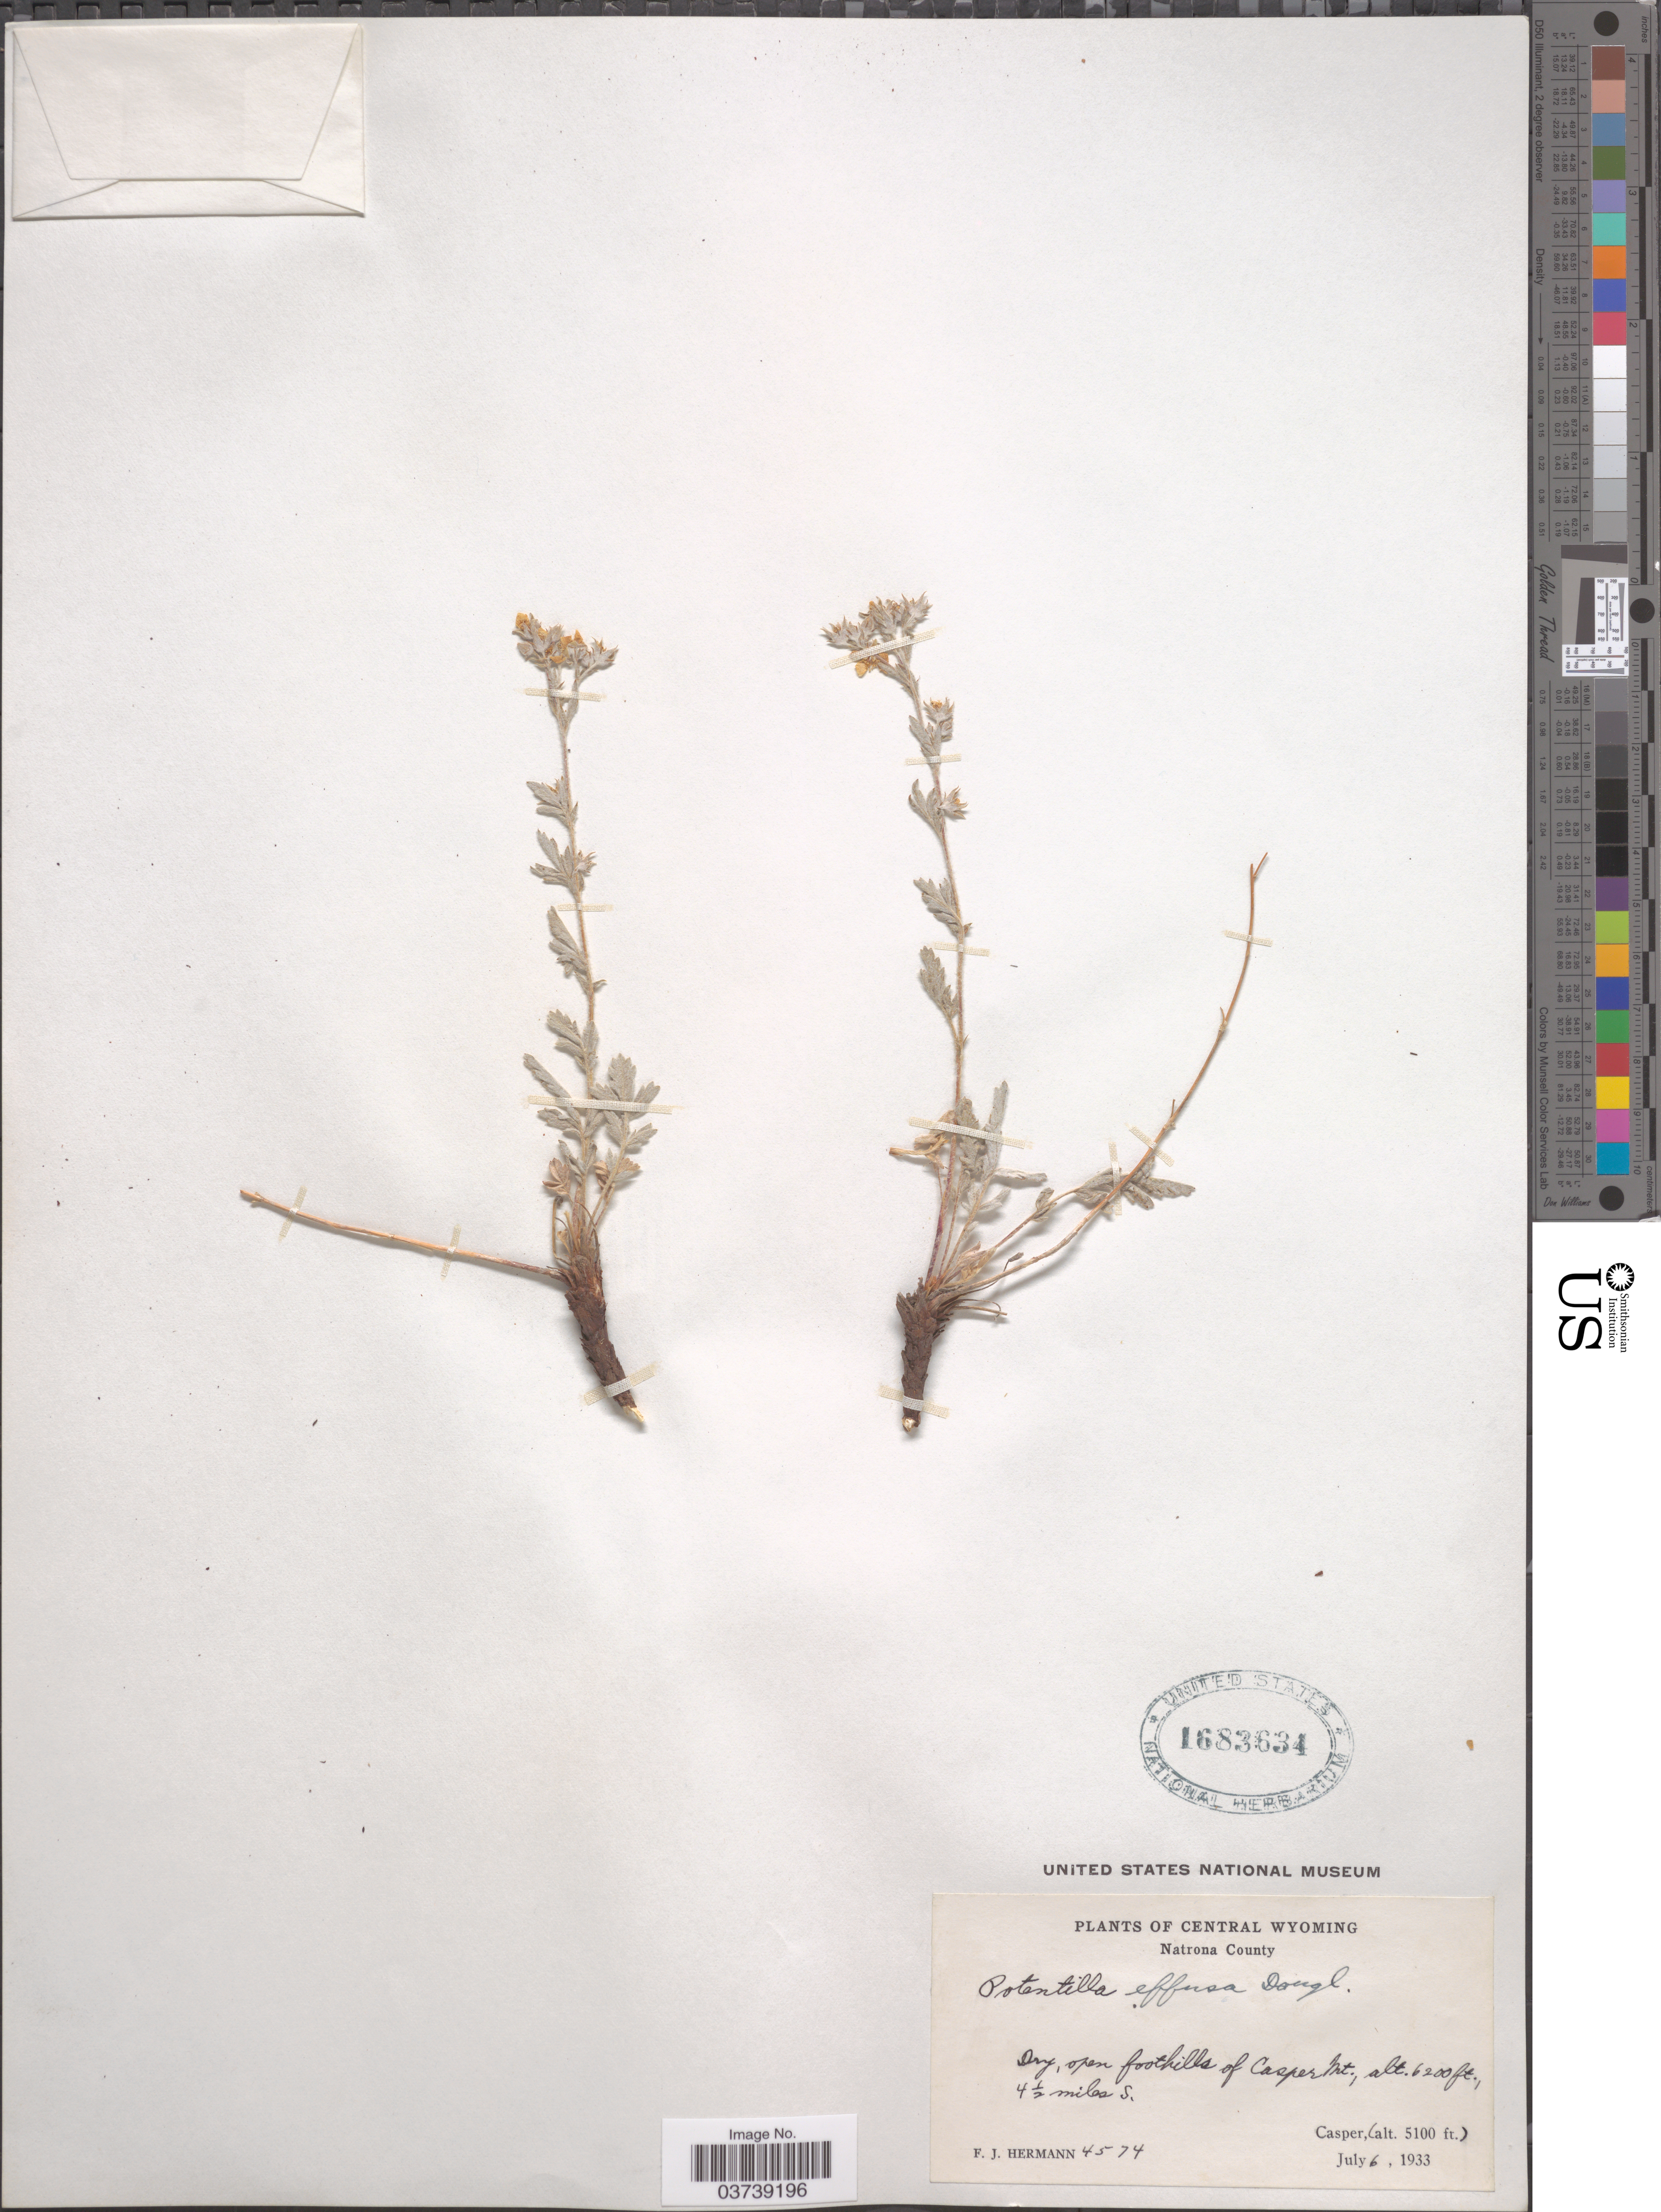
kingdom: Plantae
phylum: Tracheophyta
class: Magnoliopsida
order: Rosales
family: Rosaceae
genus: Potentilla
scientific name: Potentilla effusa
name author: Douglas ex Lehm.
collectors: F. J. Hermann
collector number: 4574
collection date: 1933-07-06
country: United States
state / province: Wyoming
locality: Central Wyoming. Natrona County. Dry, open foothills of Casper Mt., 4½ miles S. Casper.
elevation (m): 1890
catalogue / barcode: US 1683634